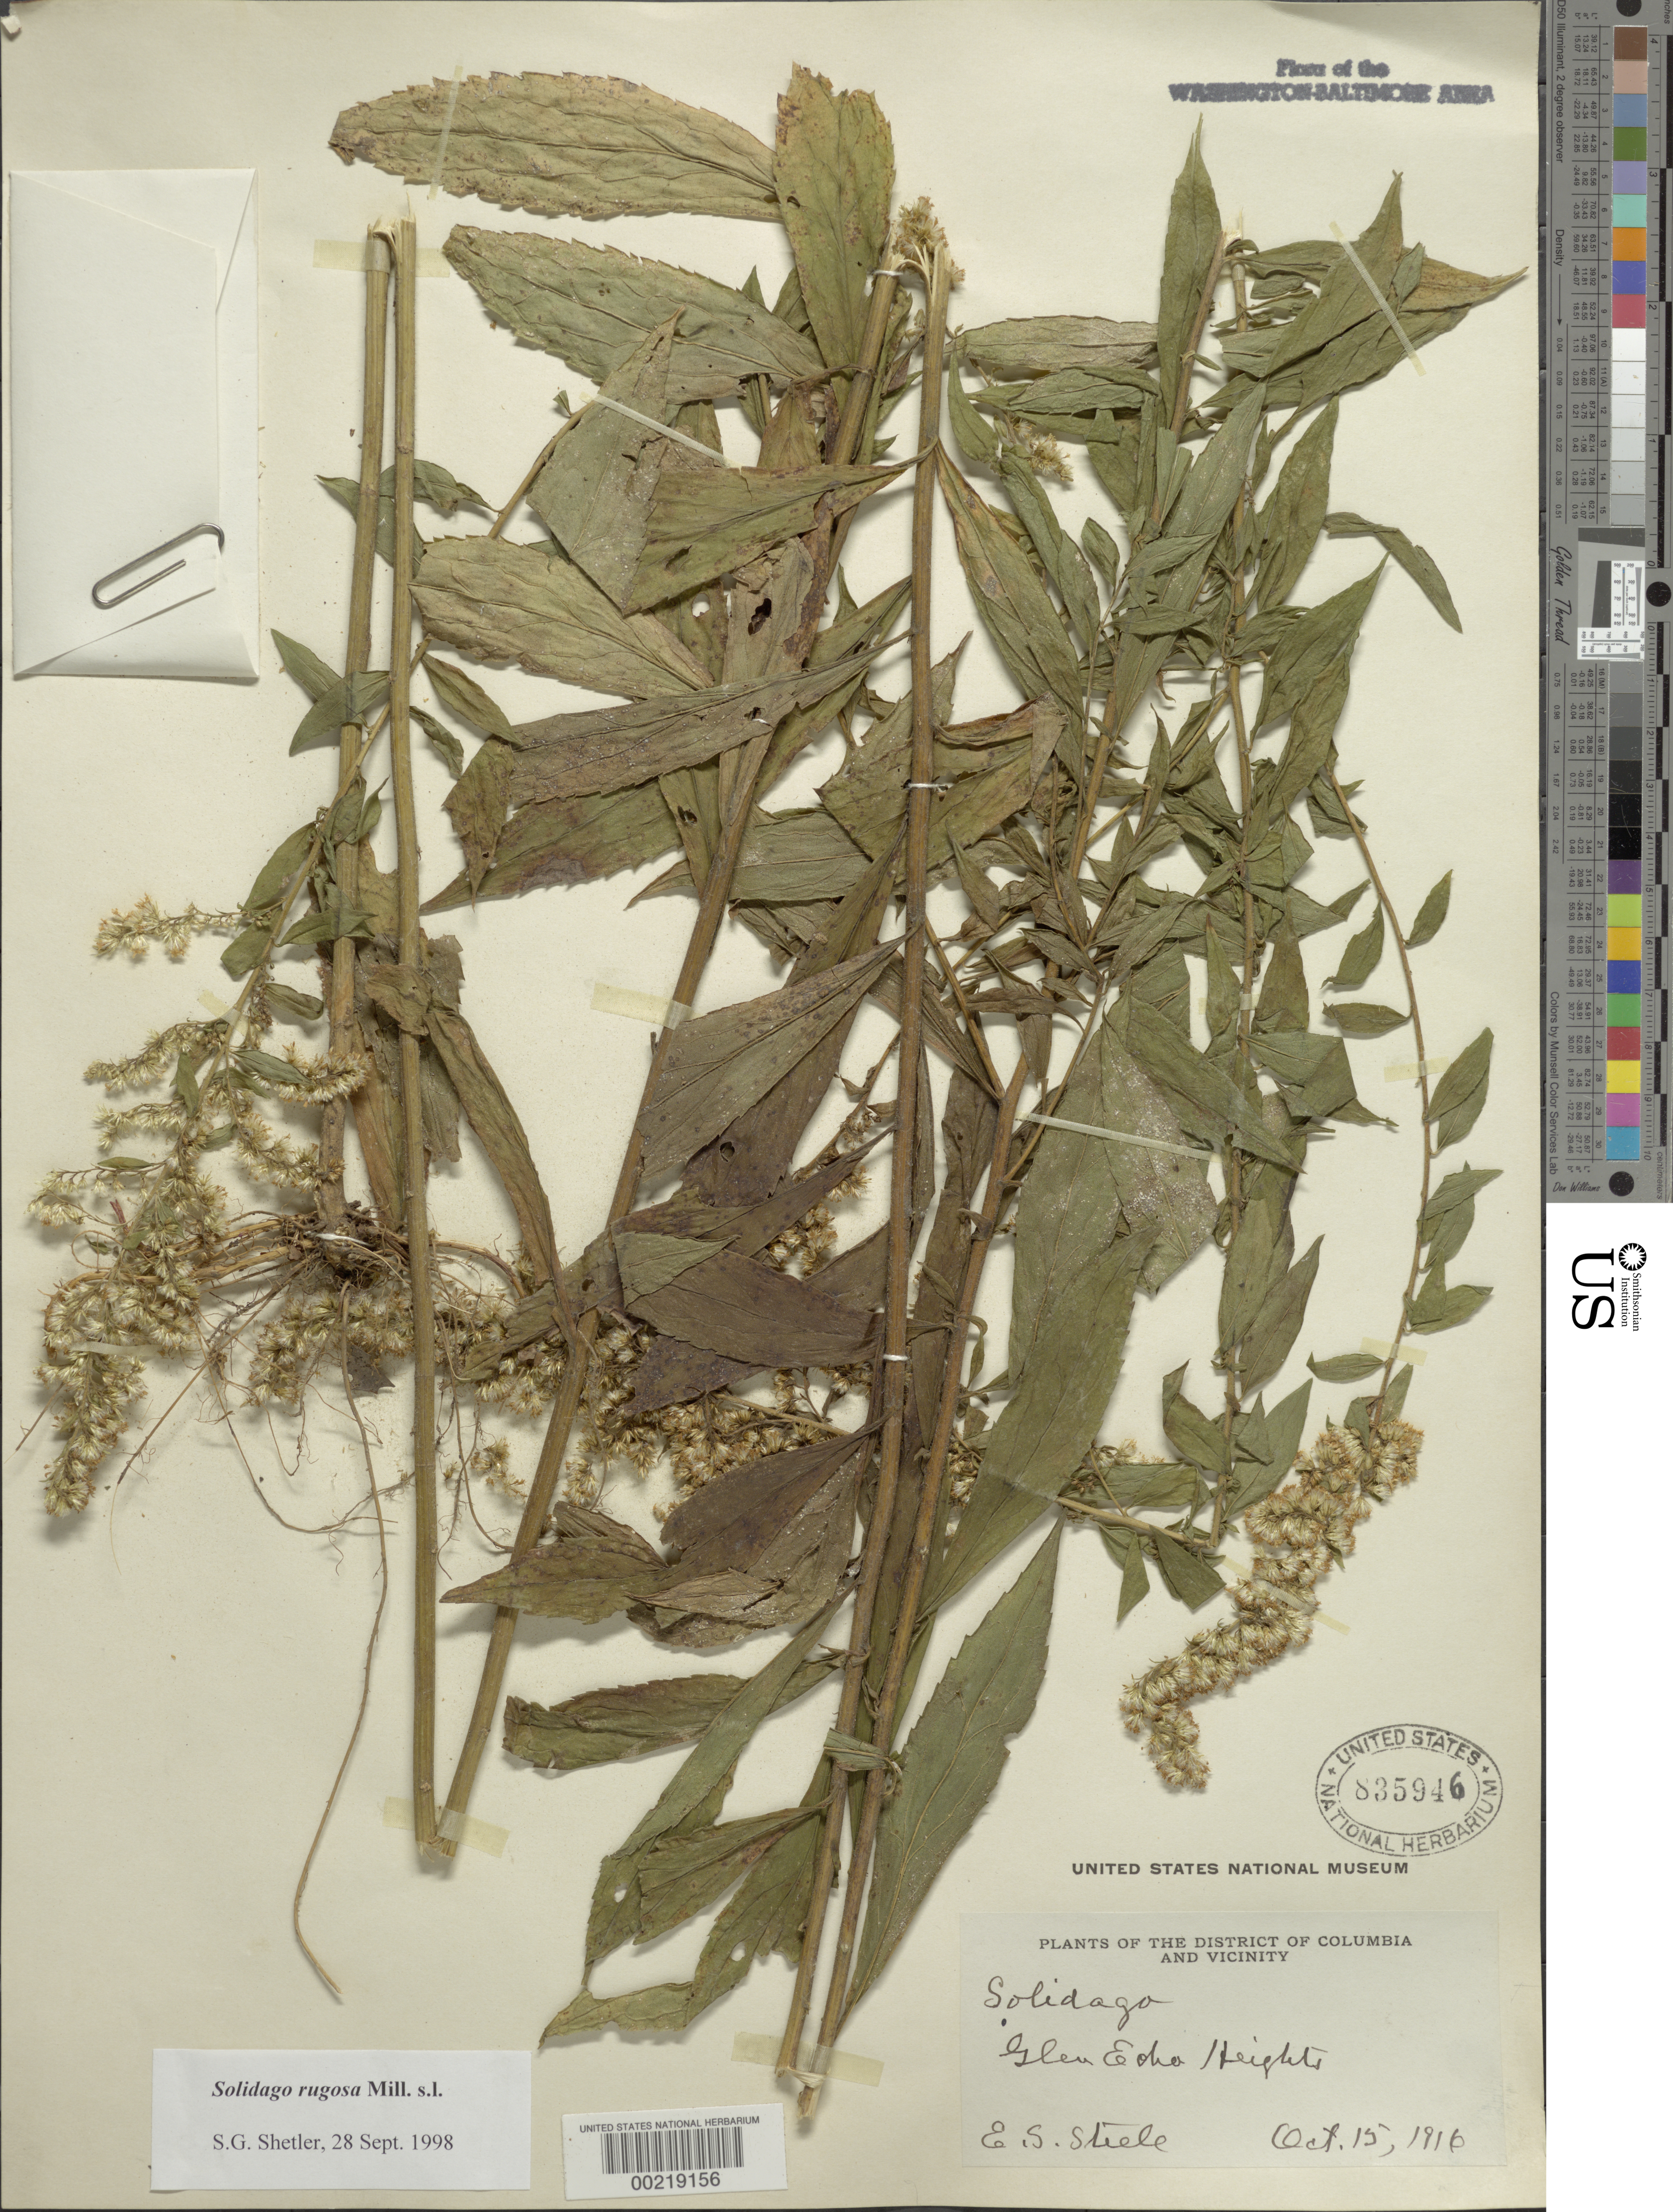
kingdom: Plantae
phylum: Tracheophyta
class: Magnoliopsida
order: Asterales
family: Asteraceae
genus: Solidago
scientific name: Solidago rugosa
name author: Mill.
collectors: E. Steele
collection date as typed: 15 Oct 1916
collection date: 1916-10-15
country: United States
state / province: Maryland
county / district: Montgomery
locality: Glen Echo Heights C. & O. Canal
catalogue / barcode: US 835946